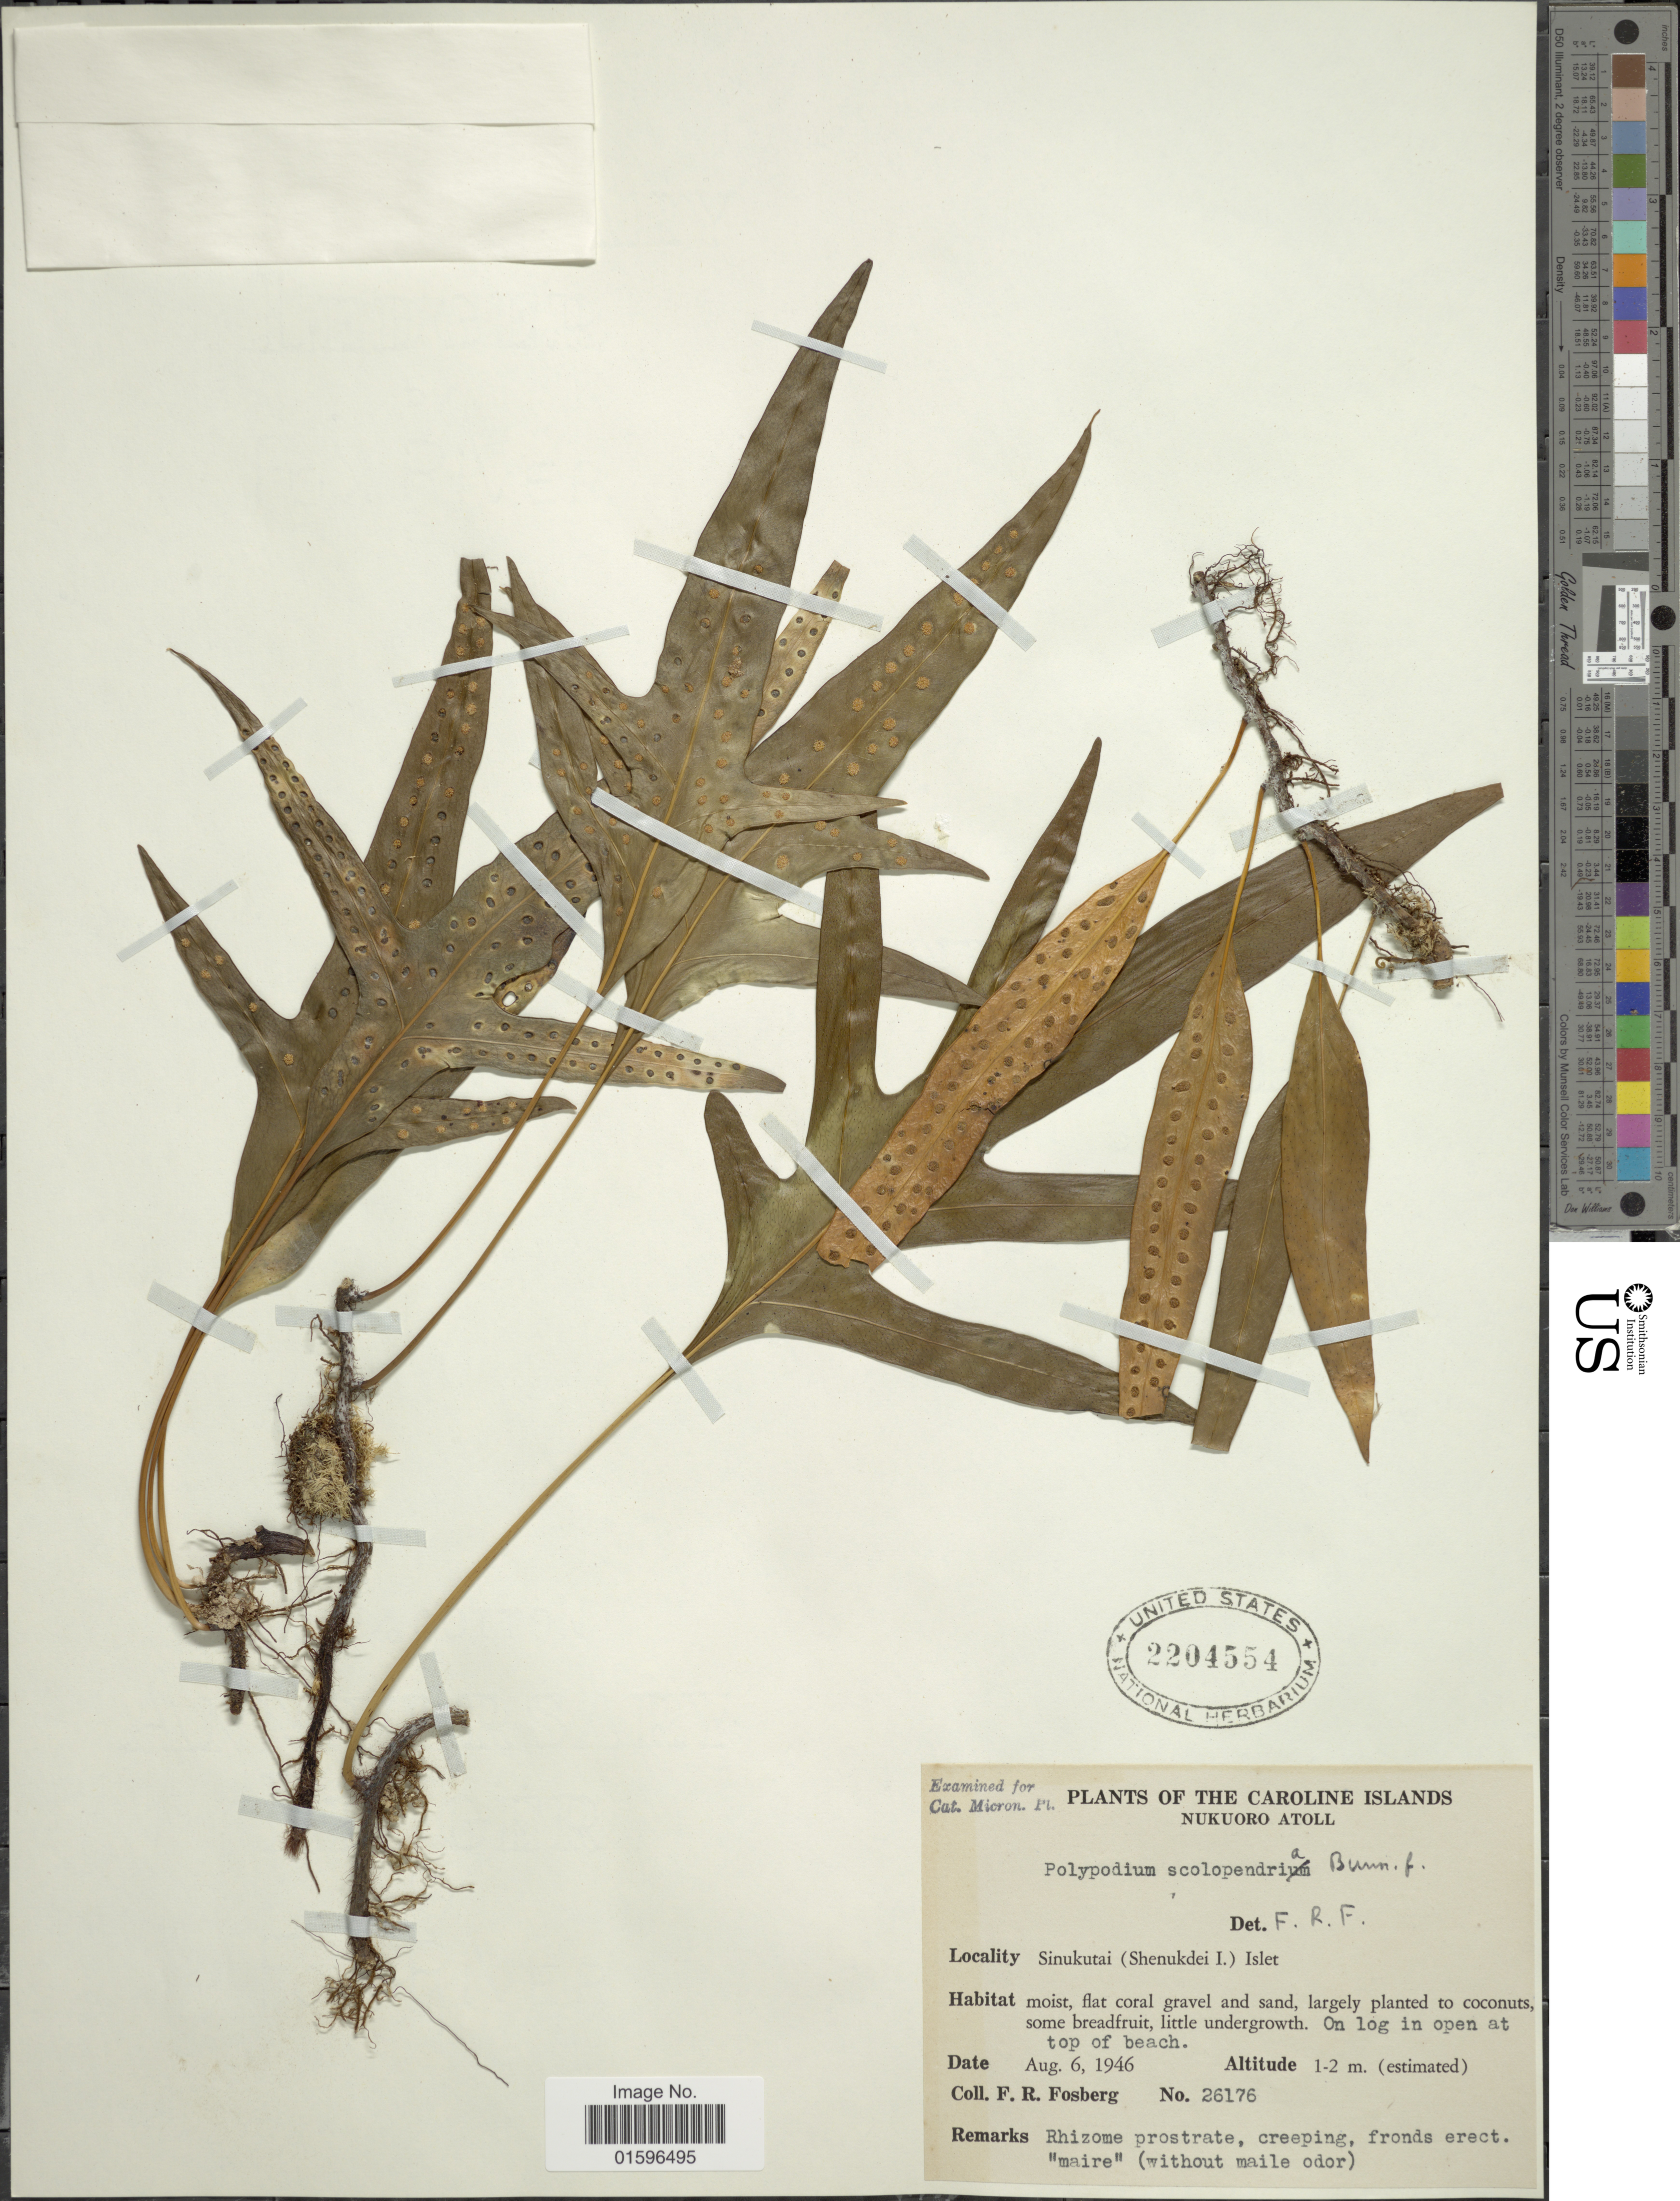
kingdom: Plantae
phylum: Tracheophyta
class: Polypodiopsida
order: Polypodiales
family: Polypodiaceae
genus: Polypodium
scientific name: Polypodium scolopendria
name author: Burm. f.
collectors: F. R. Fosberg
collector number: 26176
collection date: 1946-08-06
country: Micronesia, Federated States of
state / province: Pohnpei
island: Nukuoro Atoll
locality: Carolines Islands , Nukuoro Atoll, Sinukutai (Shenukdei I. ) Islet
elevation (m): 1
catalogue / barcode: US 2204554